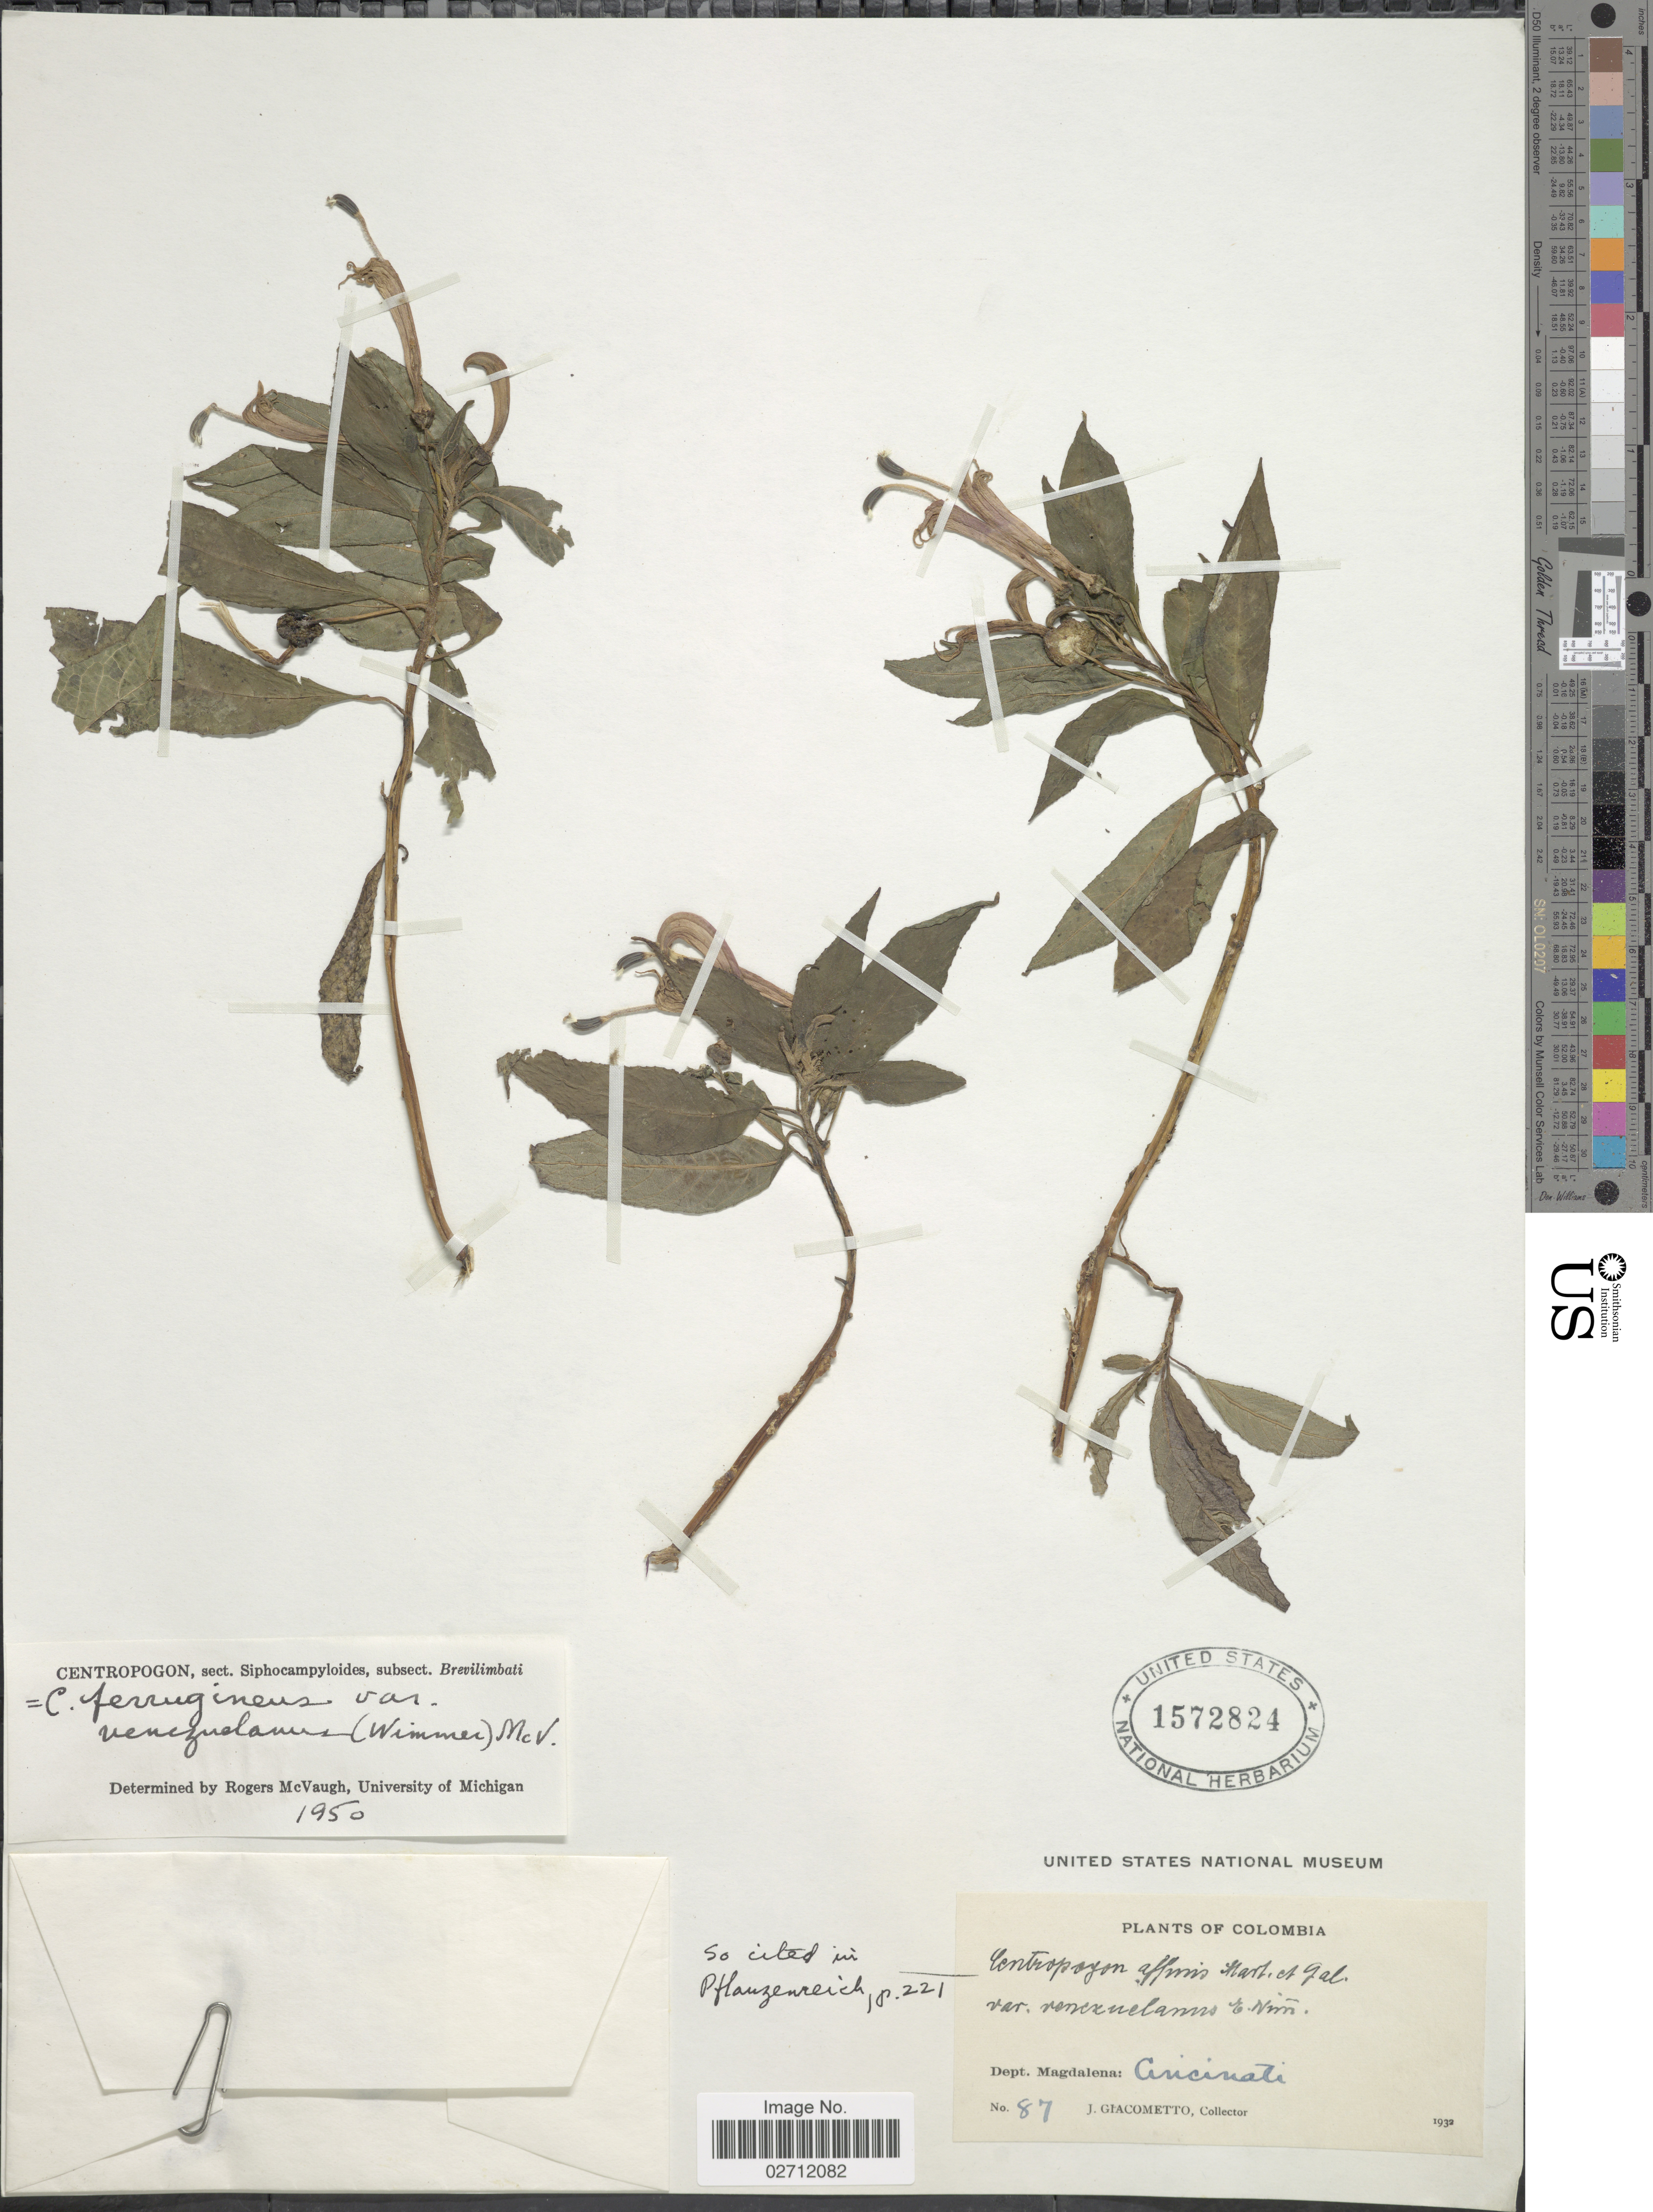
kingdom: Plantae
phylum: Tracheophyta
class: Magnoliopsida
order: Asterales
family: Campanulaceae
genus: Centropogon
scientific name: Centropogon ferrugineus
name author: (L. f.) Gleason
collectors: J. Giacometto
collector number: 87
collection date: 1932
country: Colombia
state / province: Magdalena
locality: Cincinati.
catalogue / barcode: US 1572824